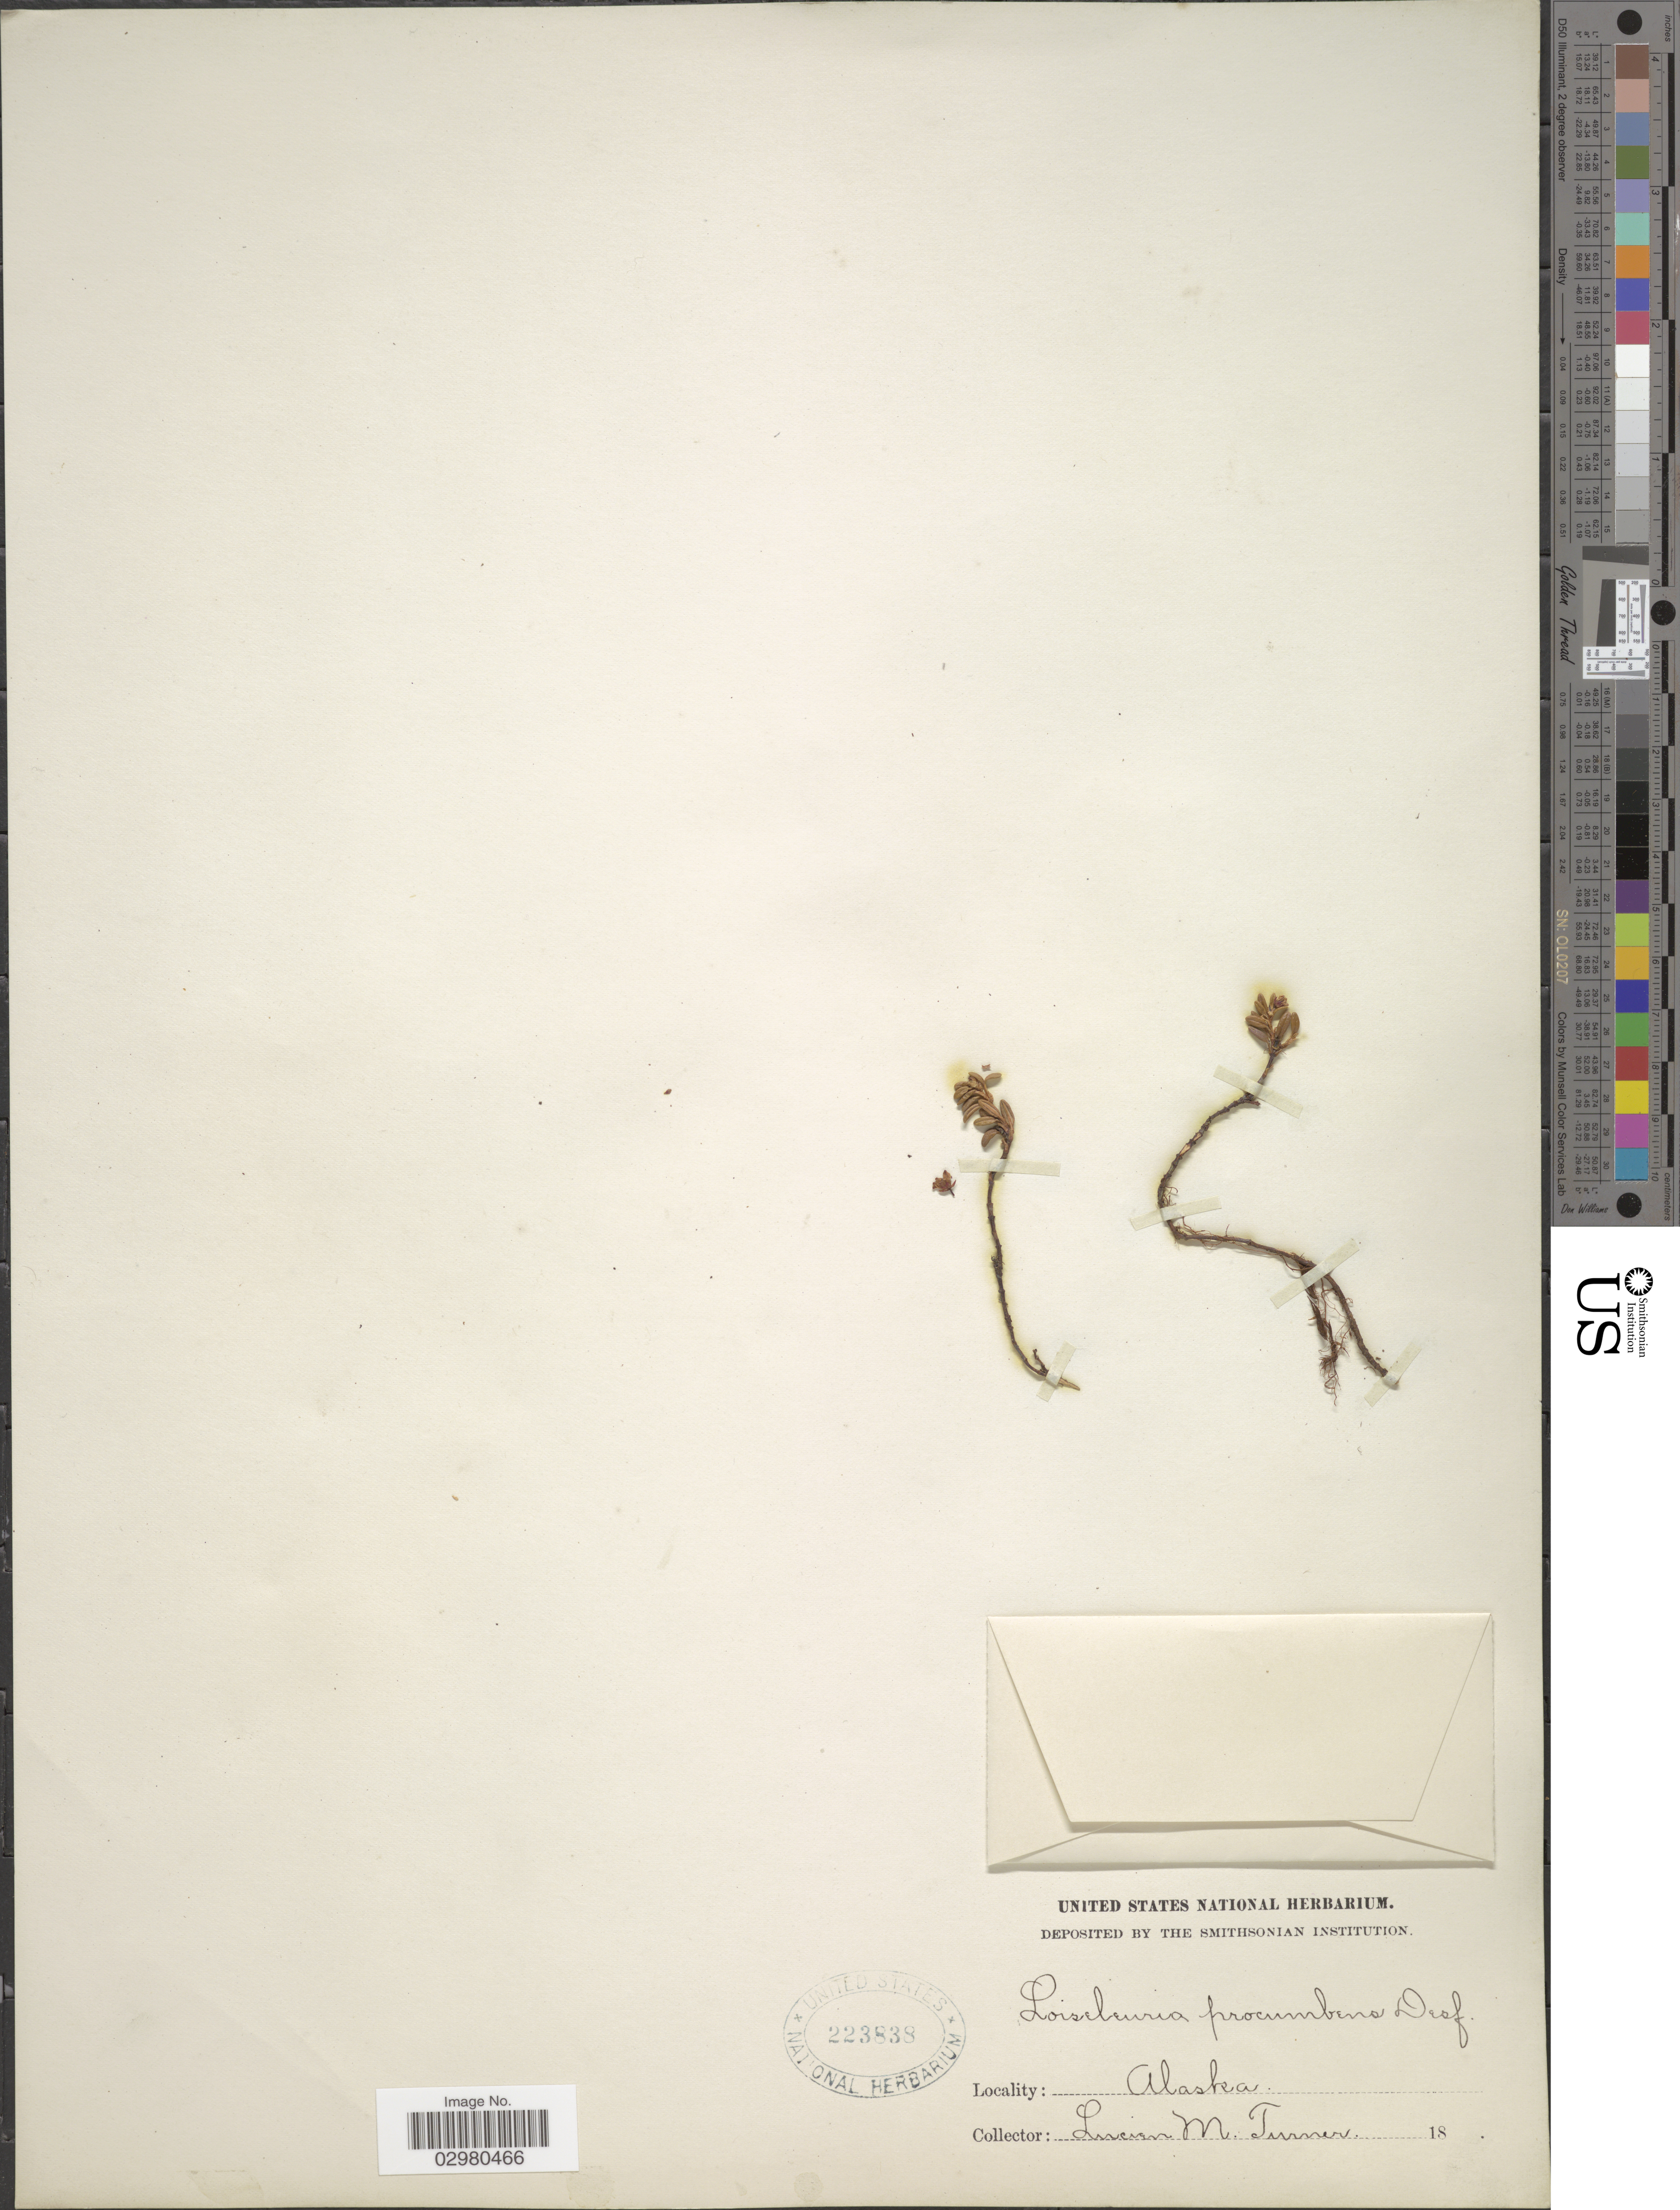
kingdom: Plantae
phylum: Tracheophyta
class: Magnoliopsida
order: Ericales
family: Ericaceae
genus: Loiseleuria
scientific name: Loiseleuria procumbens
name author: (L.) Desv.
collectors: L. M. Turner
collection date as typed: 18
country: United States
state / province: Alaska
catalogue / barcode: US 223838